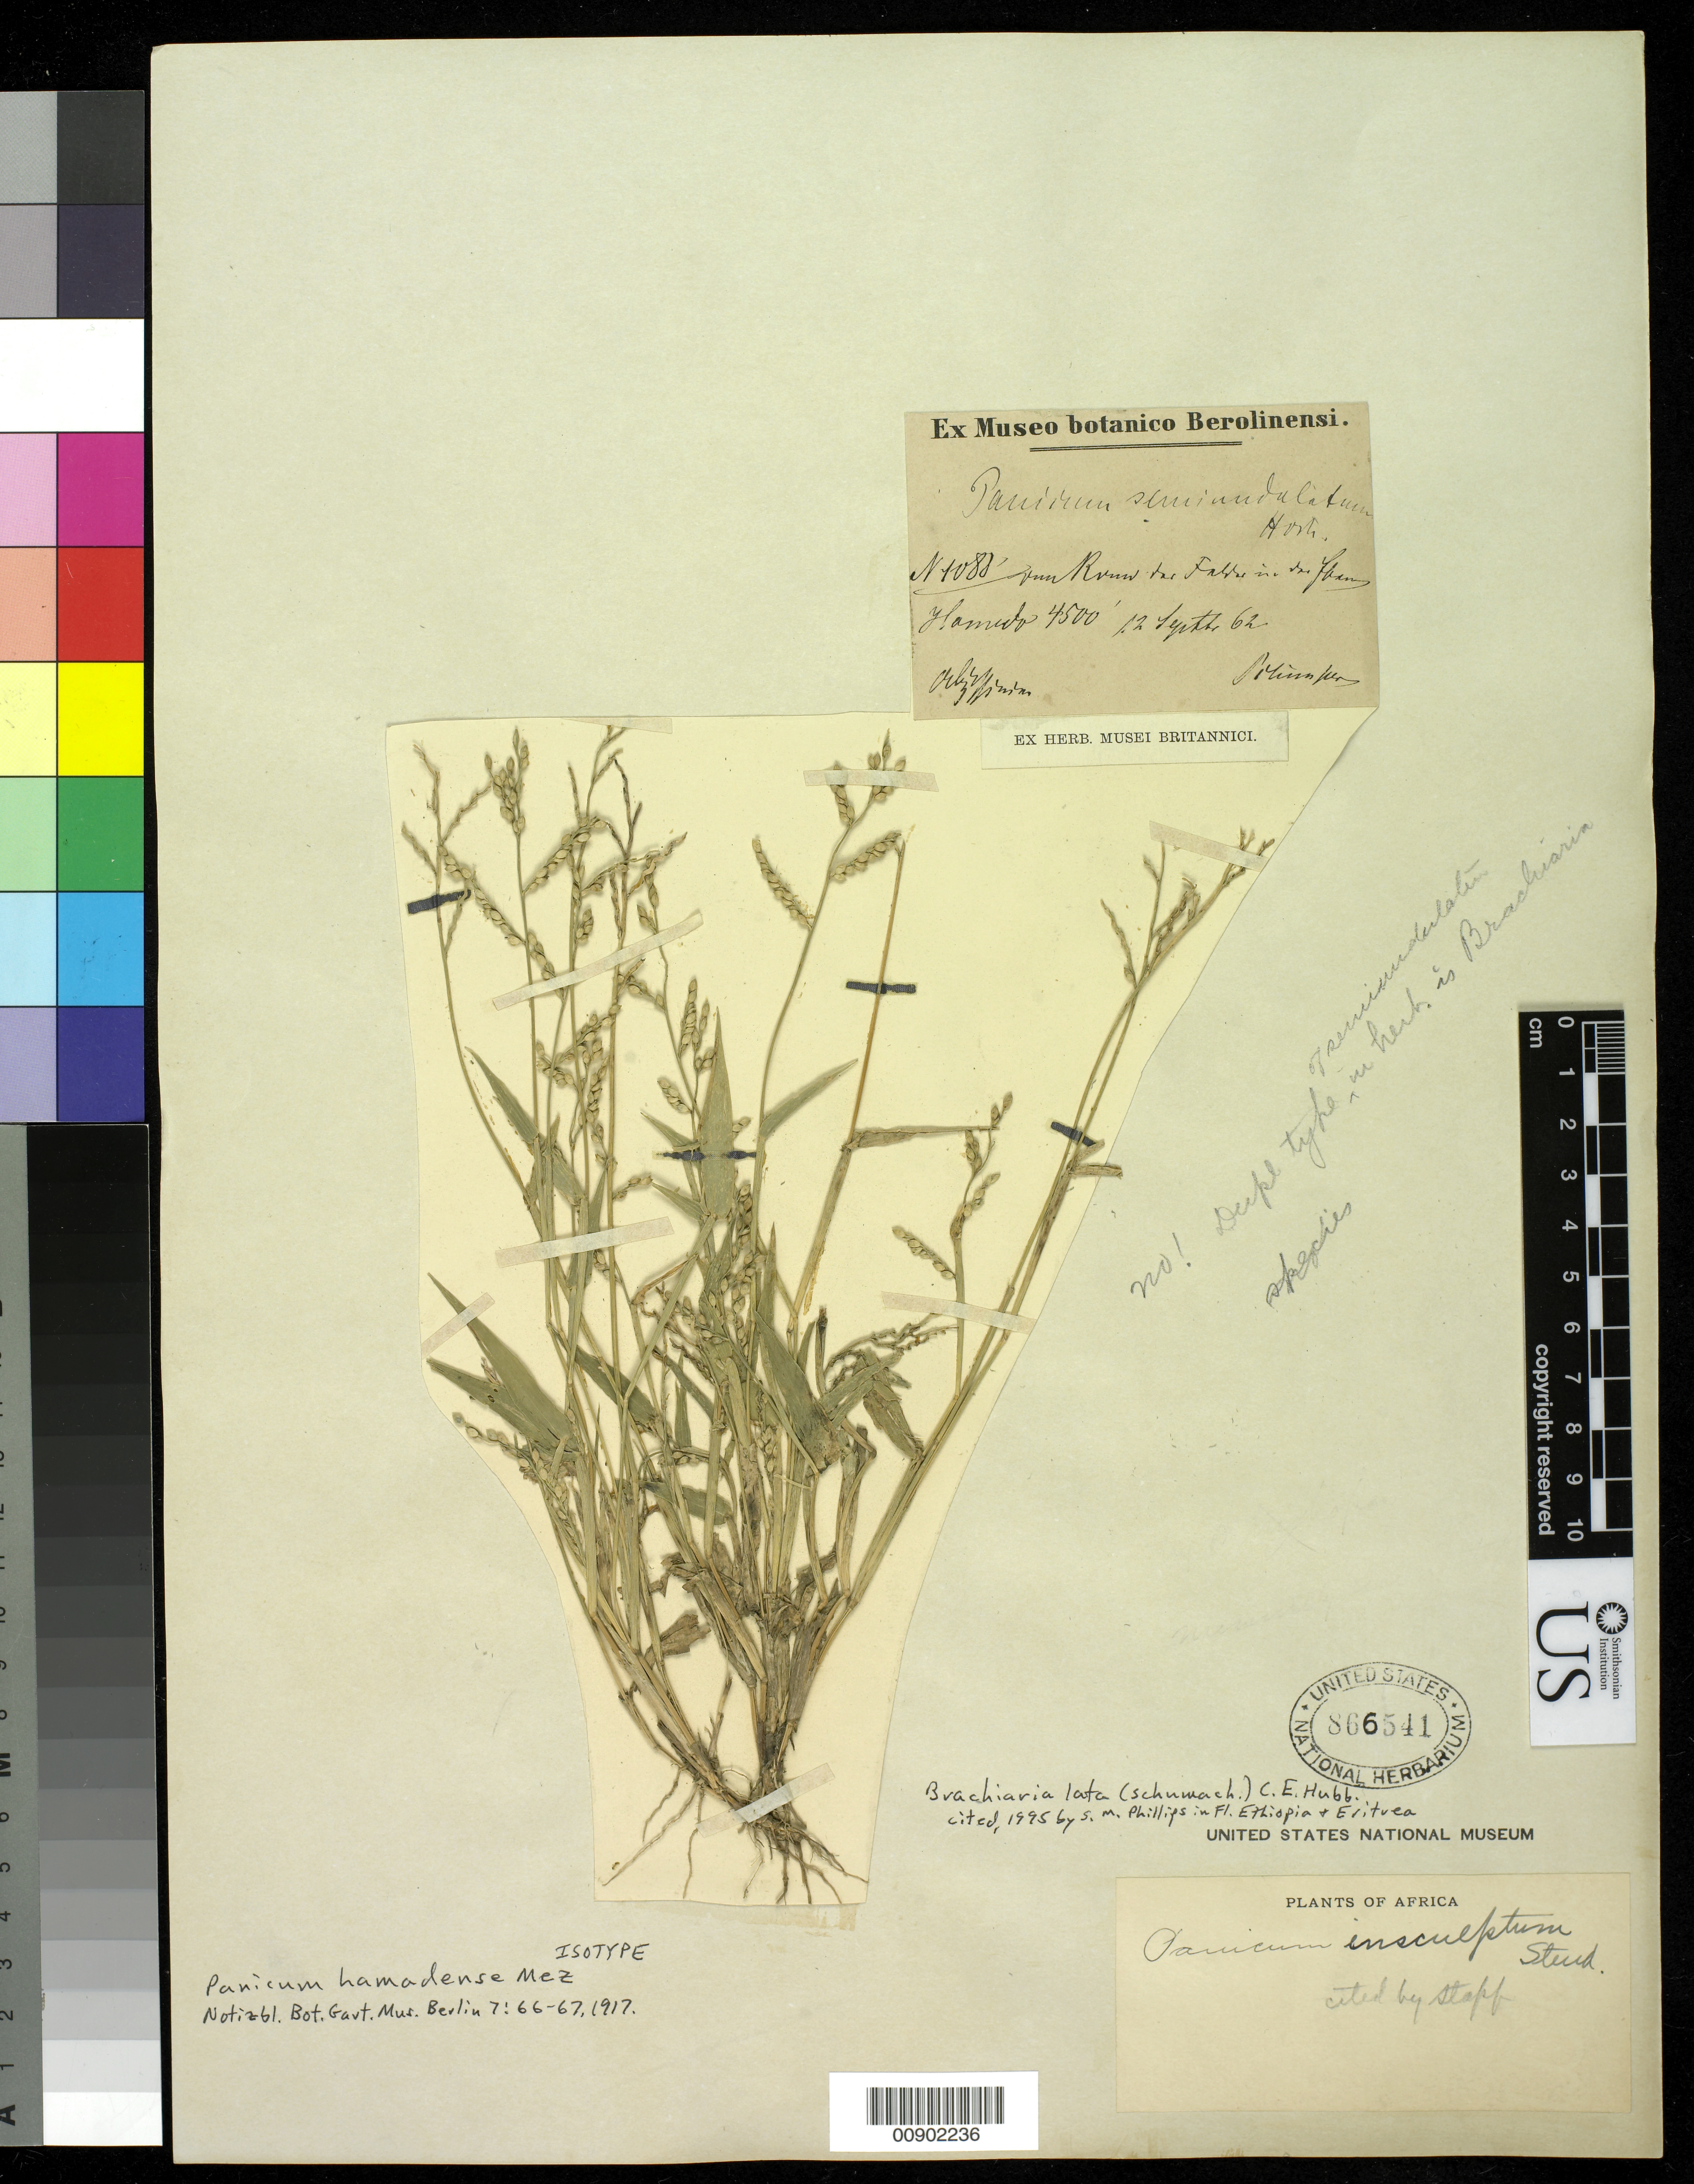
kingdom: Plantae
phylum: Tracheophyta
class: Liliopsida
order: Poales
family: Poaceae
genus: Panicum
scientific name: Panicum hamadense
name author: Mez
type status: Isotype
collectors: G. W. Schimper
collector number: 1088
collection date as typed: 12 Sep 1862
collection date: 1862-09-12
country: Ethiopia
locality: Hamedo.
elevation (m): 1372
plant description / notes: Currently accepted name as cited by S.M. Phillips (1995) in Fl. Ethiopia & Eritrea.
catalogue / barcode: US 866541